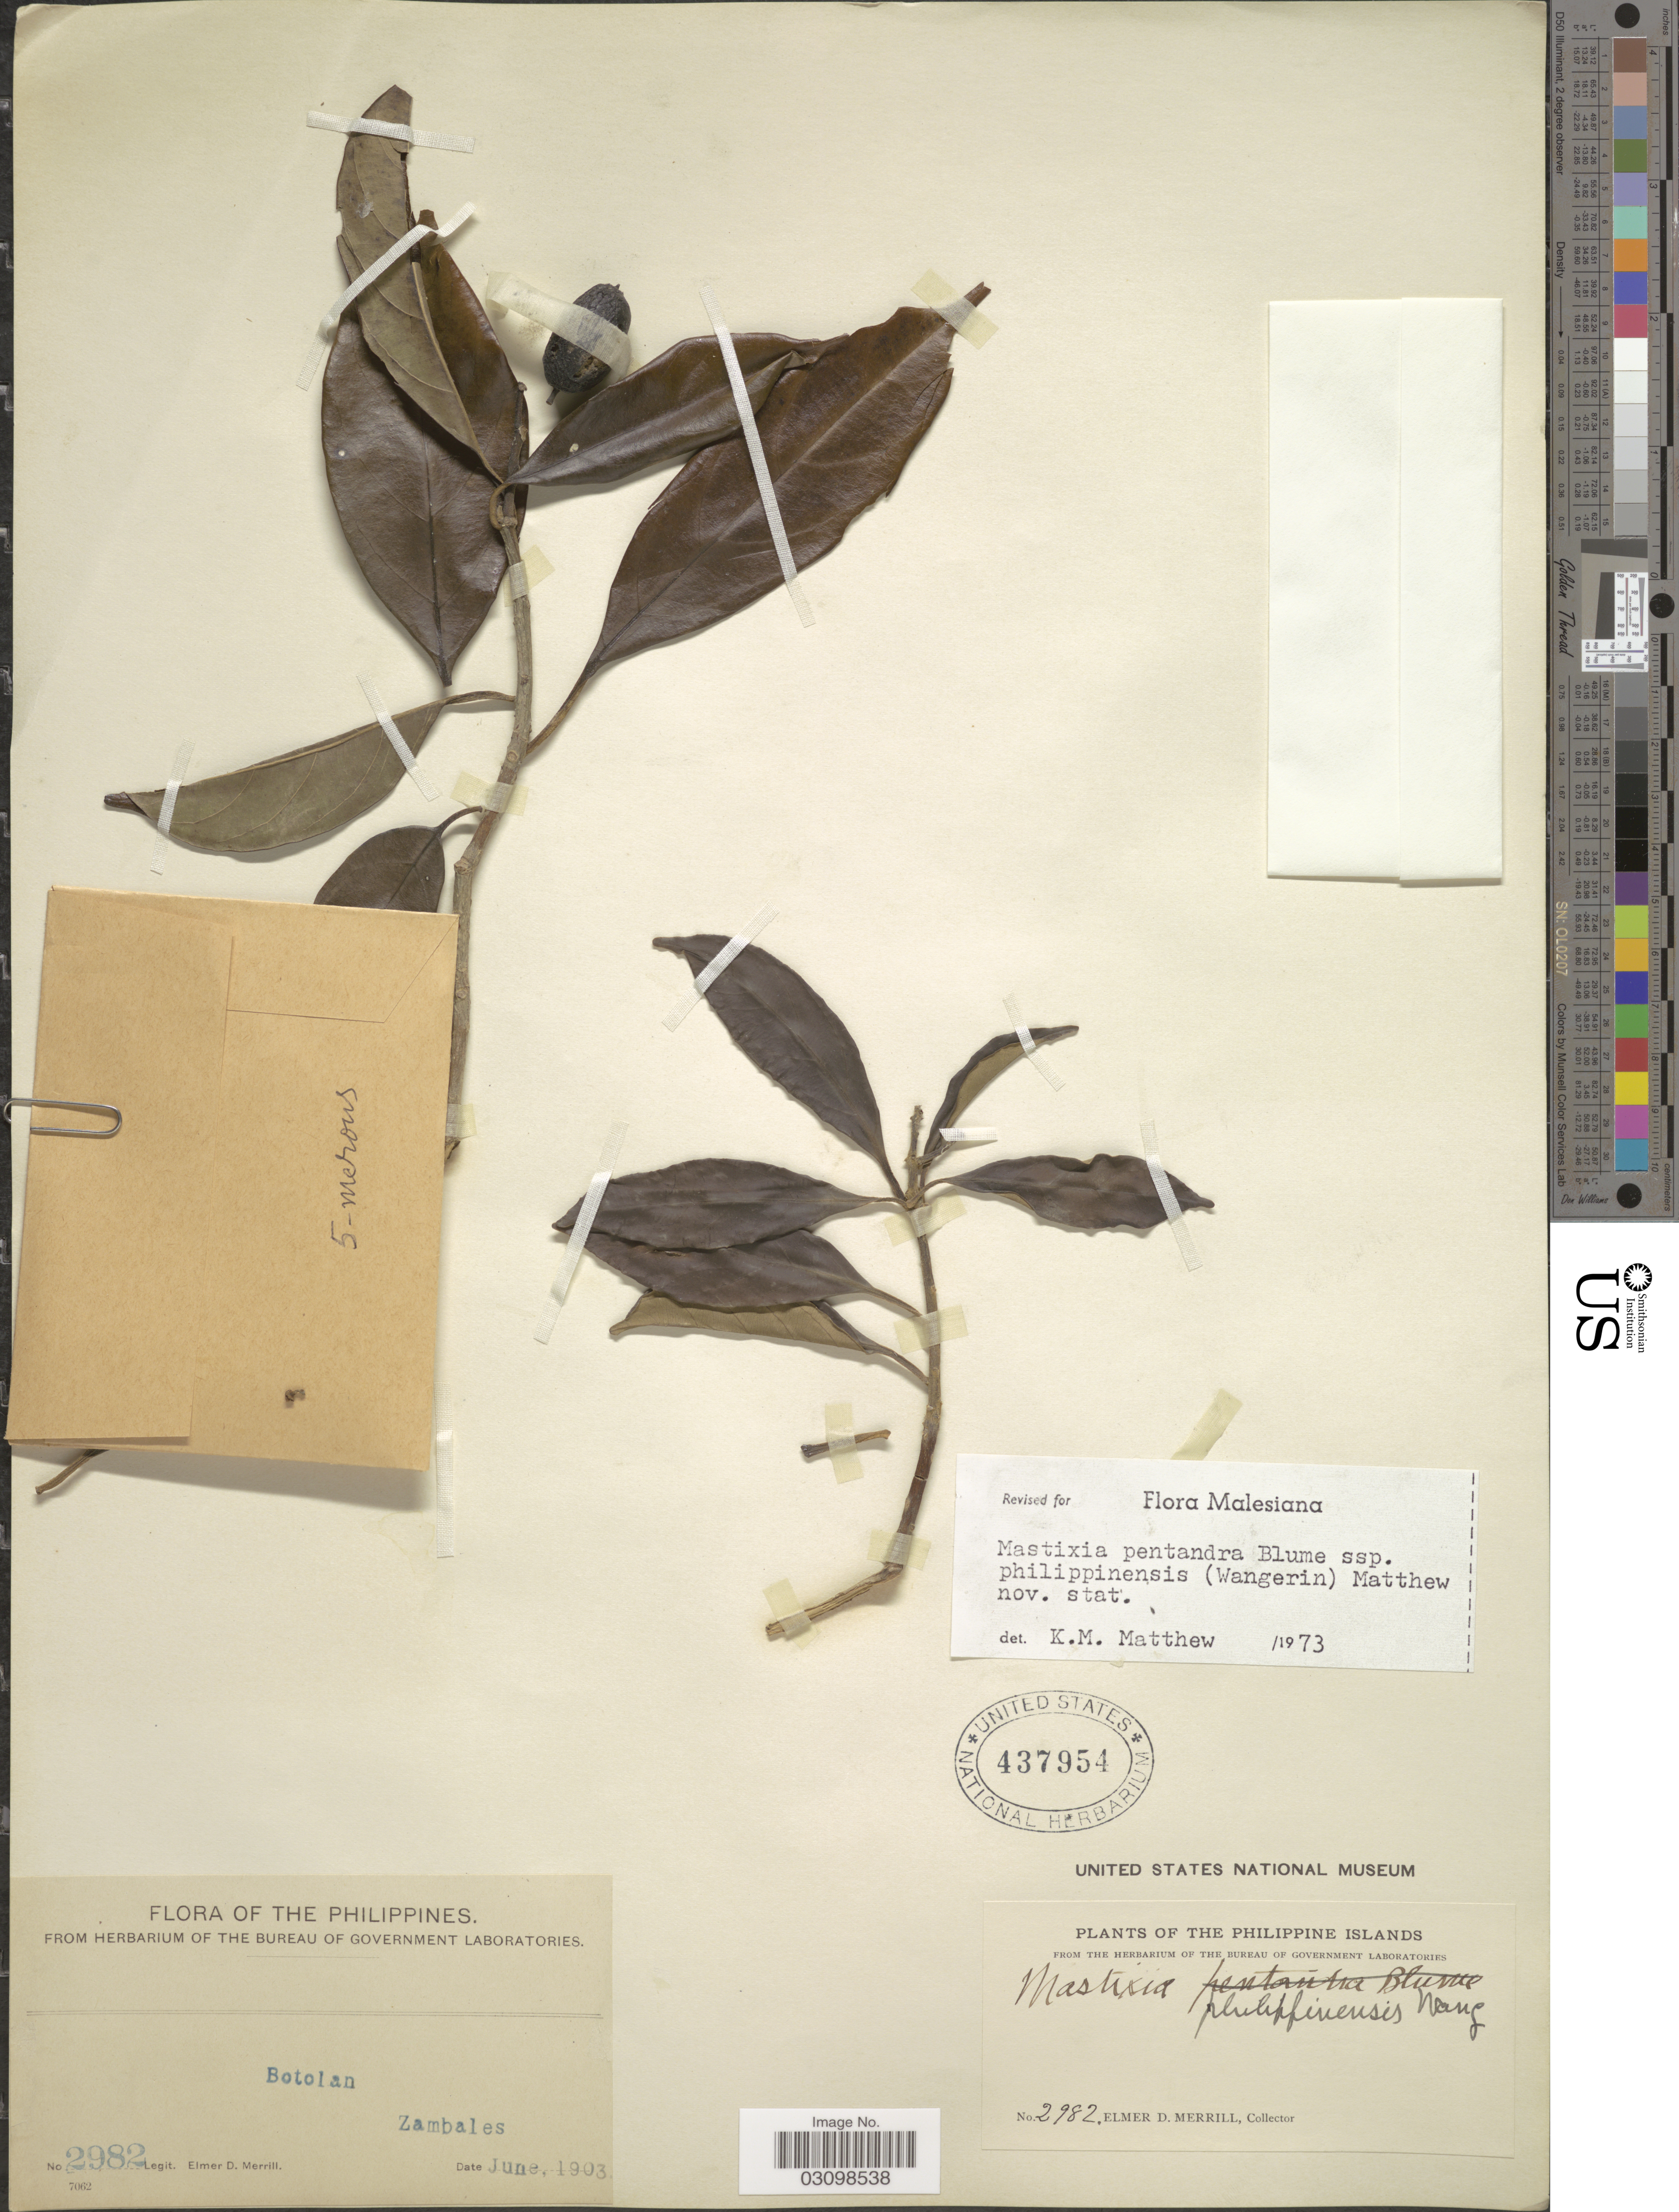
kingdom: Plantae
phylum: Tracheophyta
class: Magnoliopsida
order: Cornales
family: Nyssaceae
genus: Mastixia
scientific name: Mastixia pentandra subsp. philippinensis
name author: Wangerin & K.M. Matthew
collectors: E. D. Merrill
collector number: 2982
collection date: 1903-06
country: Philippines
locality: Botolan, Zambales, The Philippine Islands.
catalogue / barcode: US 437954